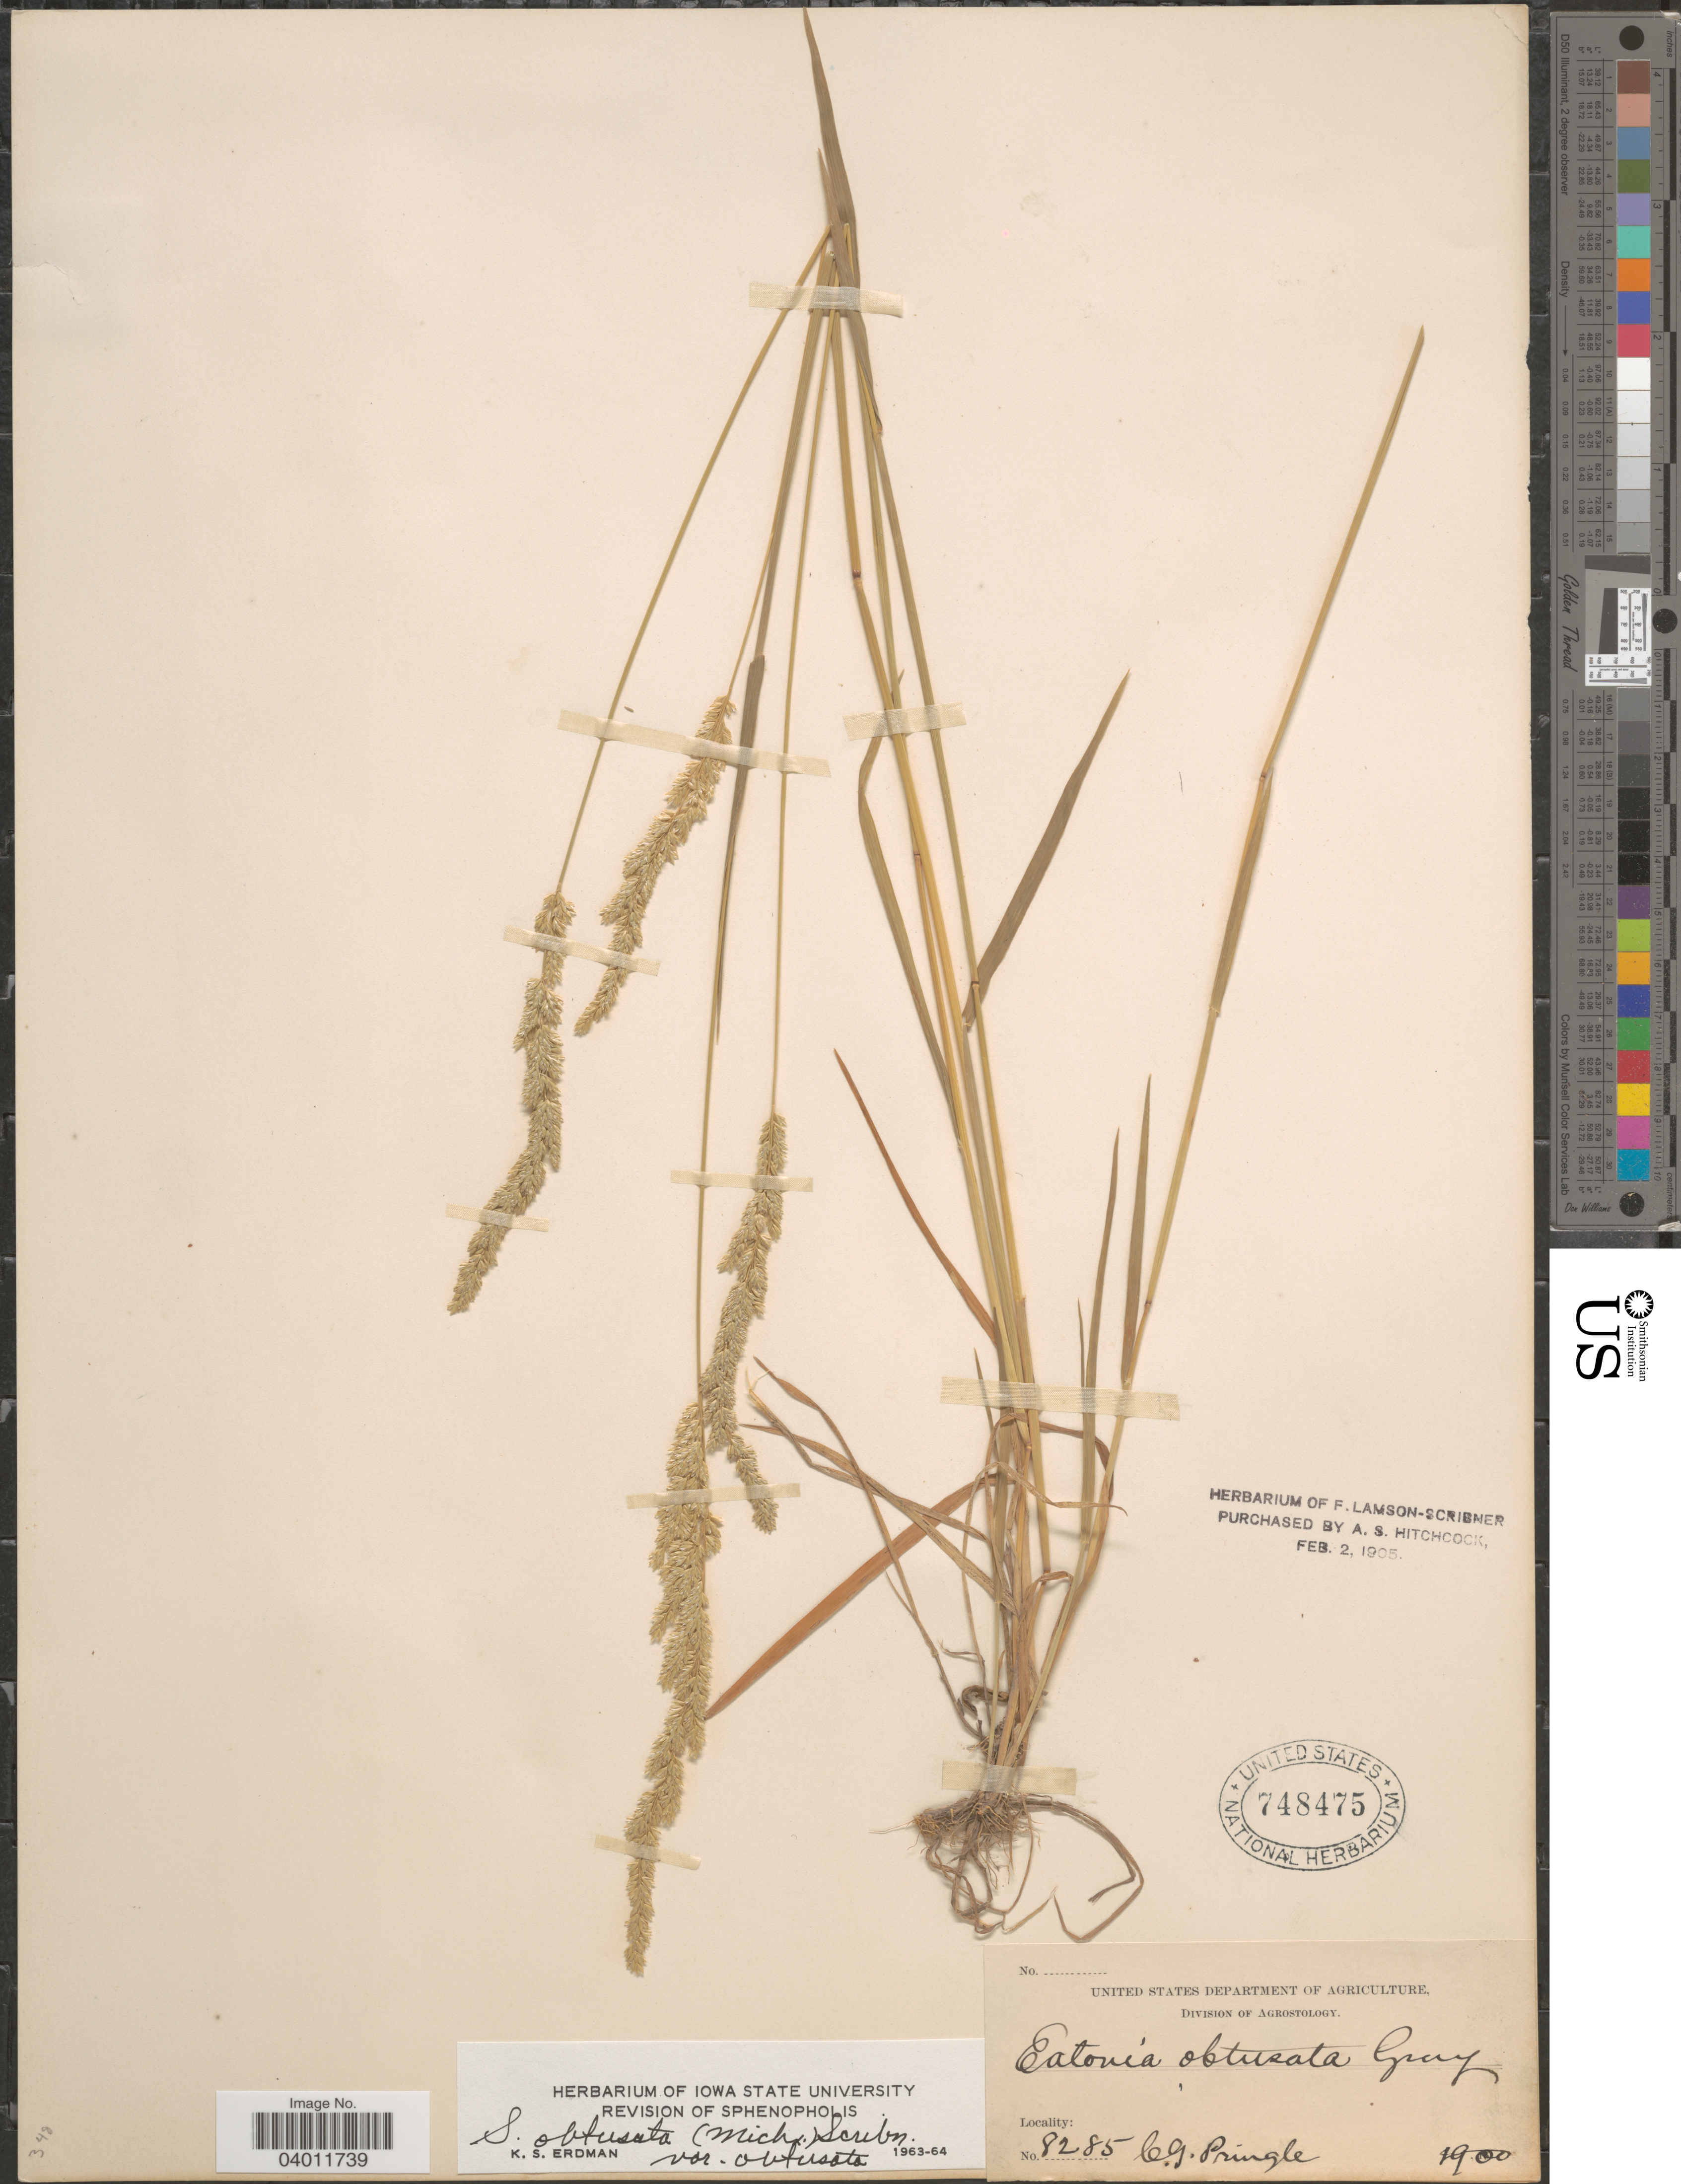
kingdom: Plantae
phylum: Tracheophyta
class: Liliopsida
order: Poales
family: Poaceae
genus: Sphenopholis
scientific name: Sphenopholis obtusata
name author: (Michx.) Scribn.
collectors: C. G. Pringle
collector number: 8285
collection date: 1900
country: United States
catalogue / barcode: US 748475